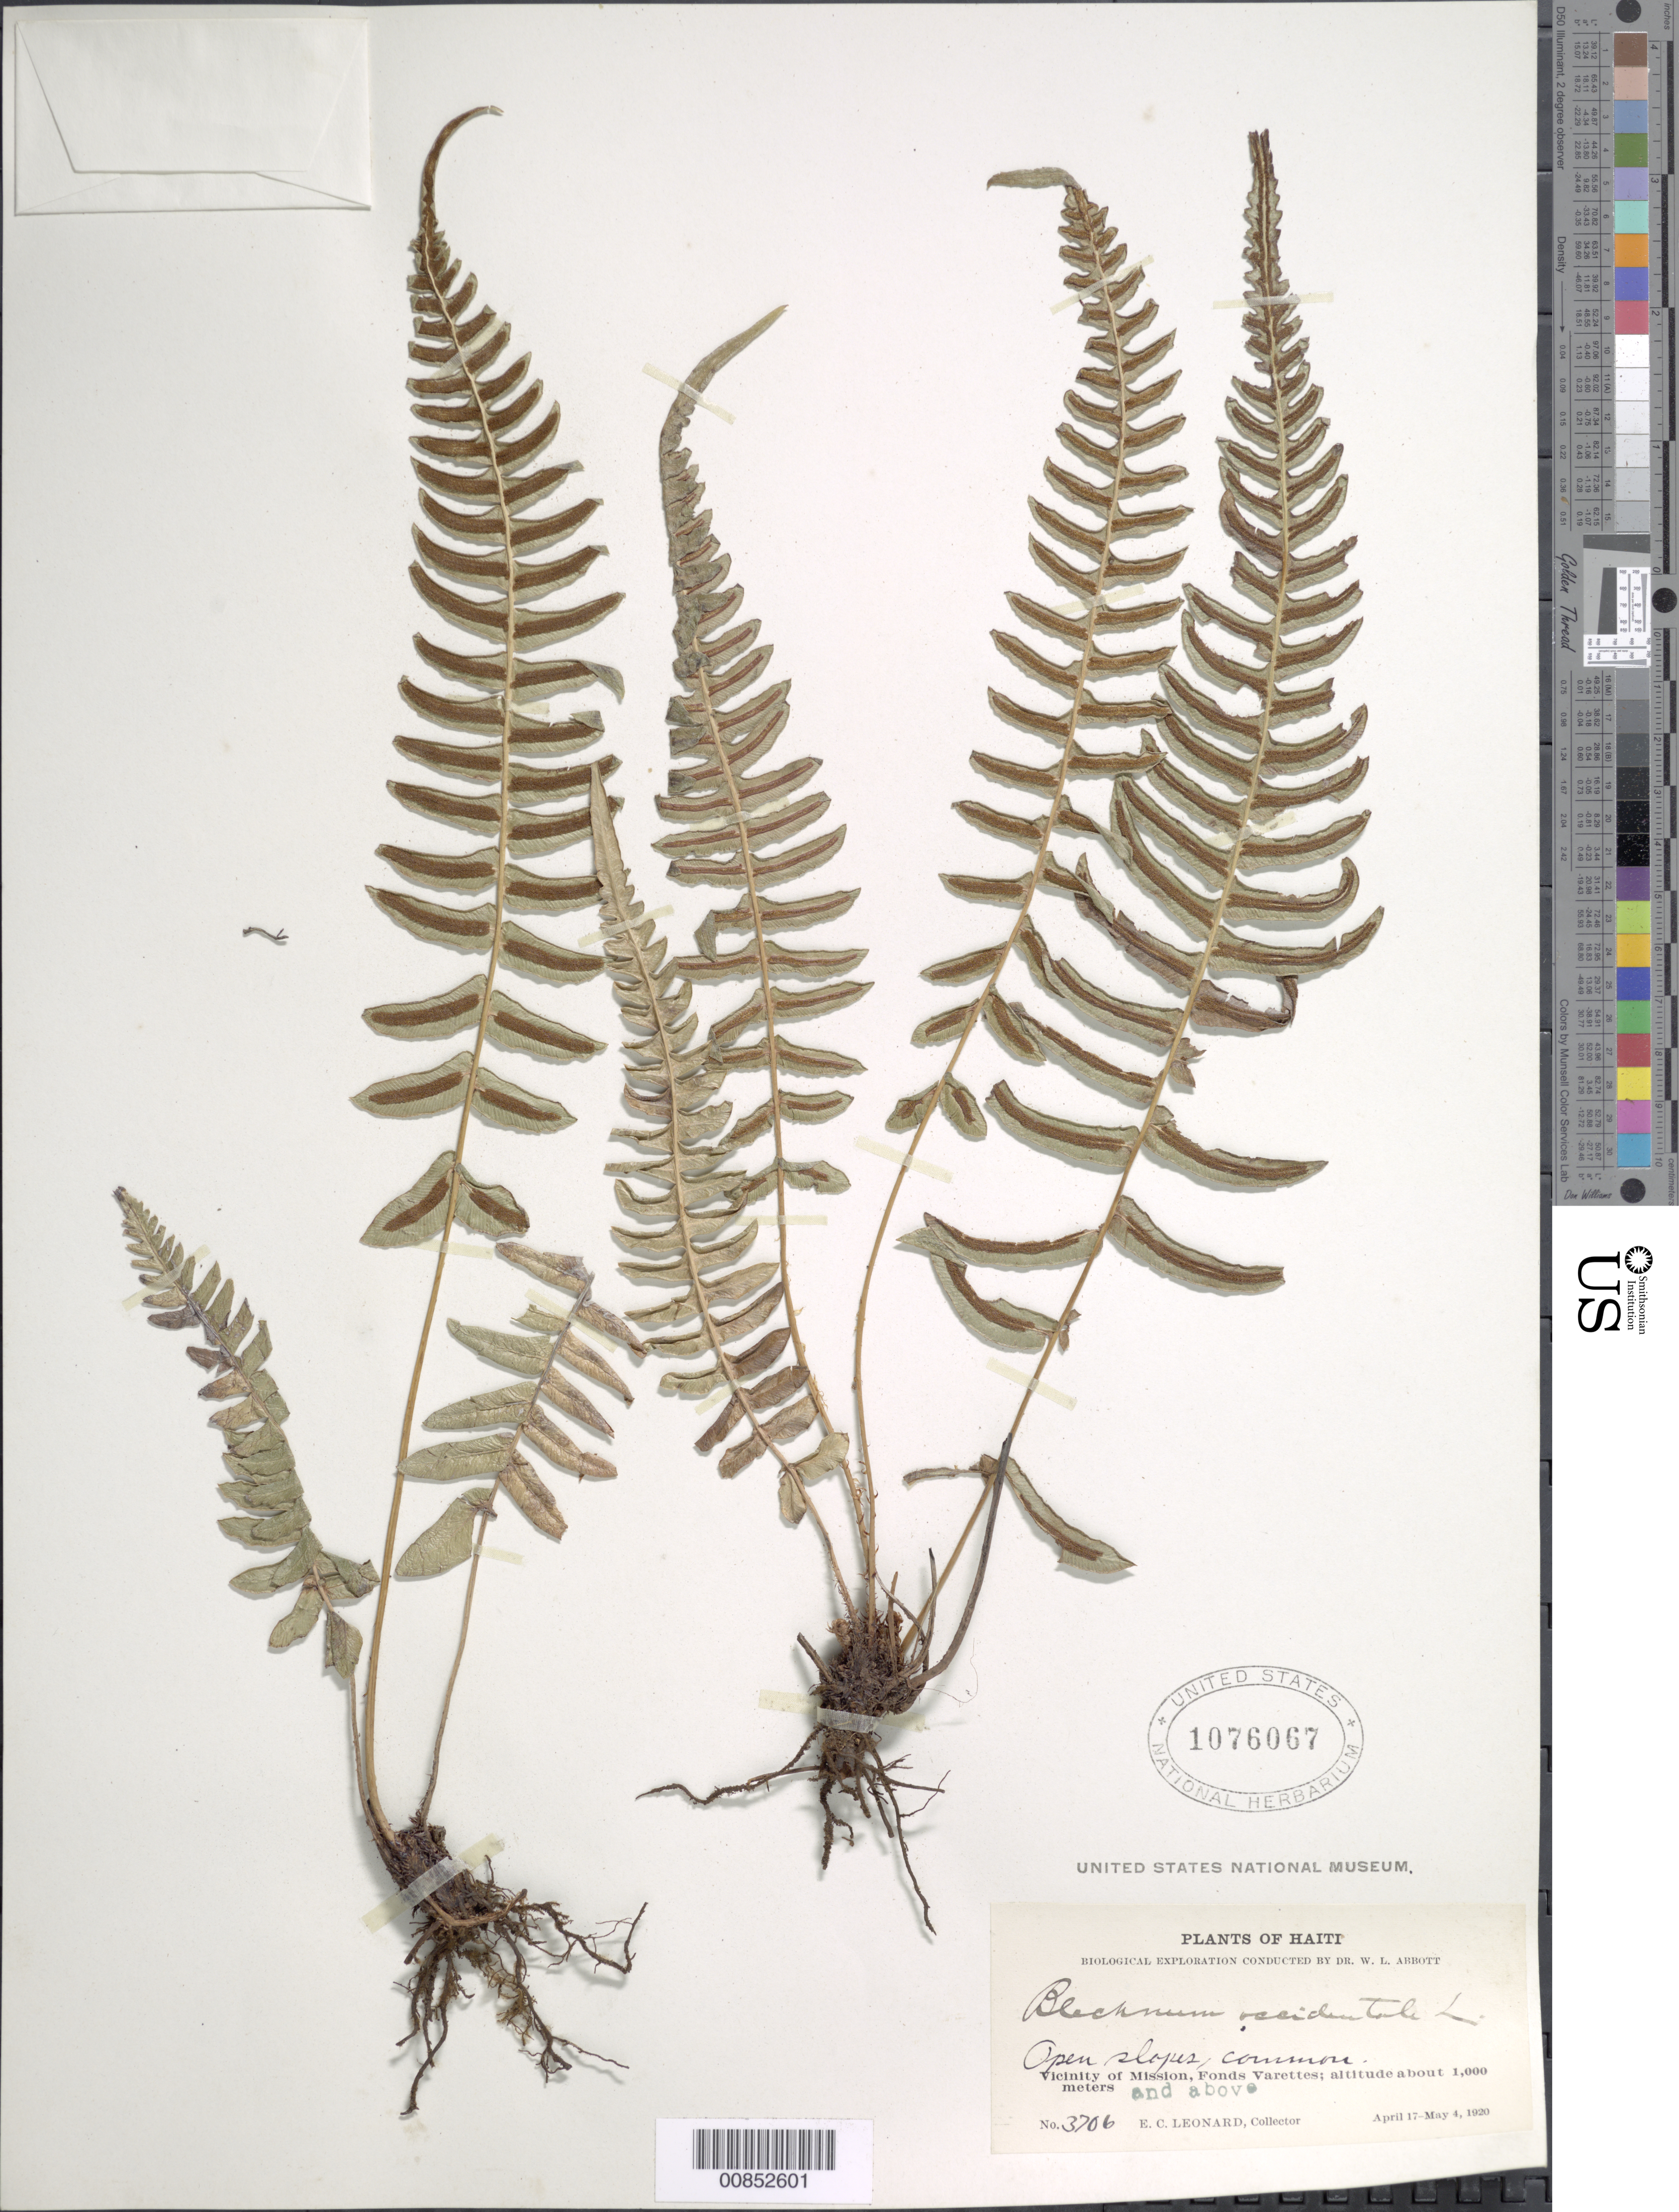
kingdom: Plantae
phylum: Tracheophyta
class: Polypodiopsida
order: Polypodiales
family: Blechnaceae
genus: Blechnum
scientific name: Blechnum occidentale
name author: L.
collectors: E. C. Leonard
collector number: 3706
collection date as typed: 17 Apr 1920 to 04 May 1920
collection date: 1920-04-17/1920-05-04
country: Haiti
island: Hispaniola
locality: Fonds Varettes, vicinity Mission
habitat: Open slopes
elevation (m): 1000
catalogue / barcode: US 1076067